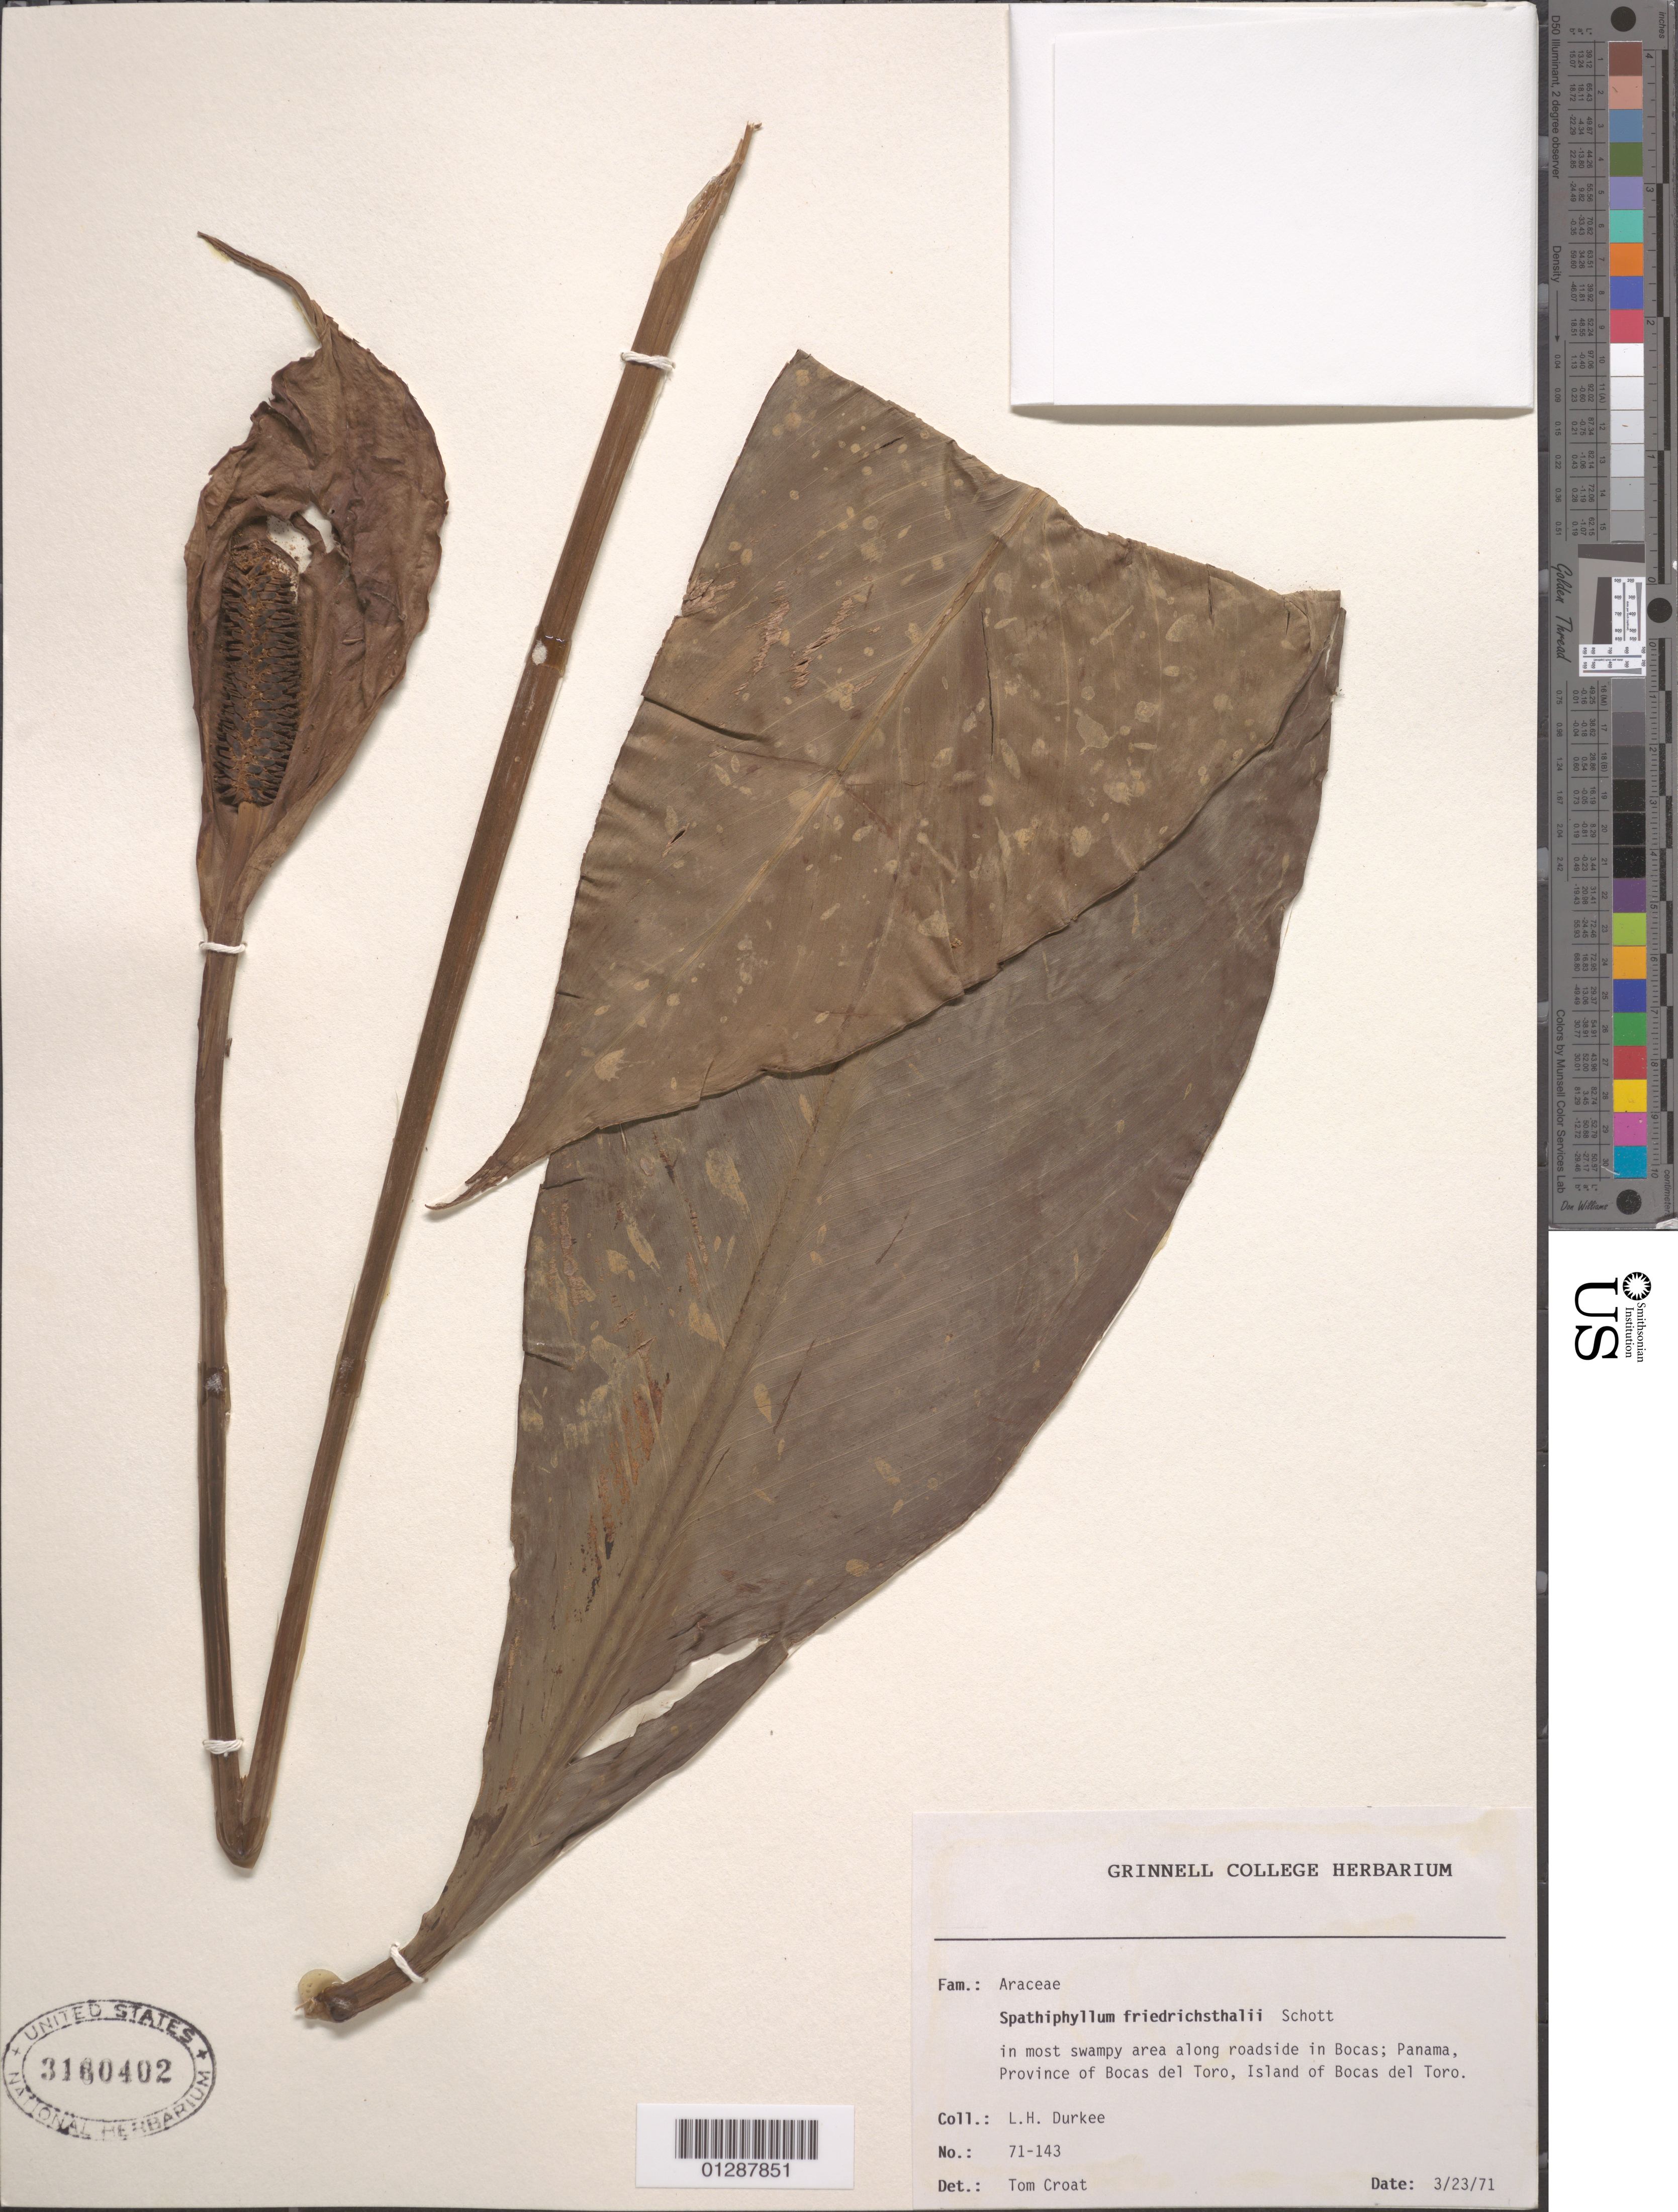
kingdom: Plantae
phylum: Tracheophyta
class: Liliopsida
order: Alismatales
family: Araceae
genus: Spathiphyllum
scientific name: Spathiphyllum friedrichsthalii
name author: Schott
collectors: L. H. Durkee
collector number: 71-143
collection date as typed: Transcribed d/m/y: 23/3/71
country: Panama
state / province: Bocas del Toro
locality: In most swampy area along roadside in Bocas; Panama, Island of Bocas del Toro.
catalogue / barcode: US 3160402